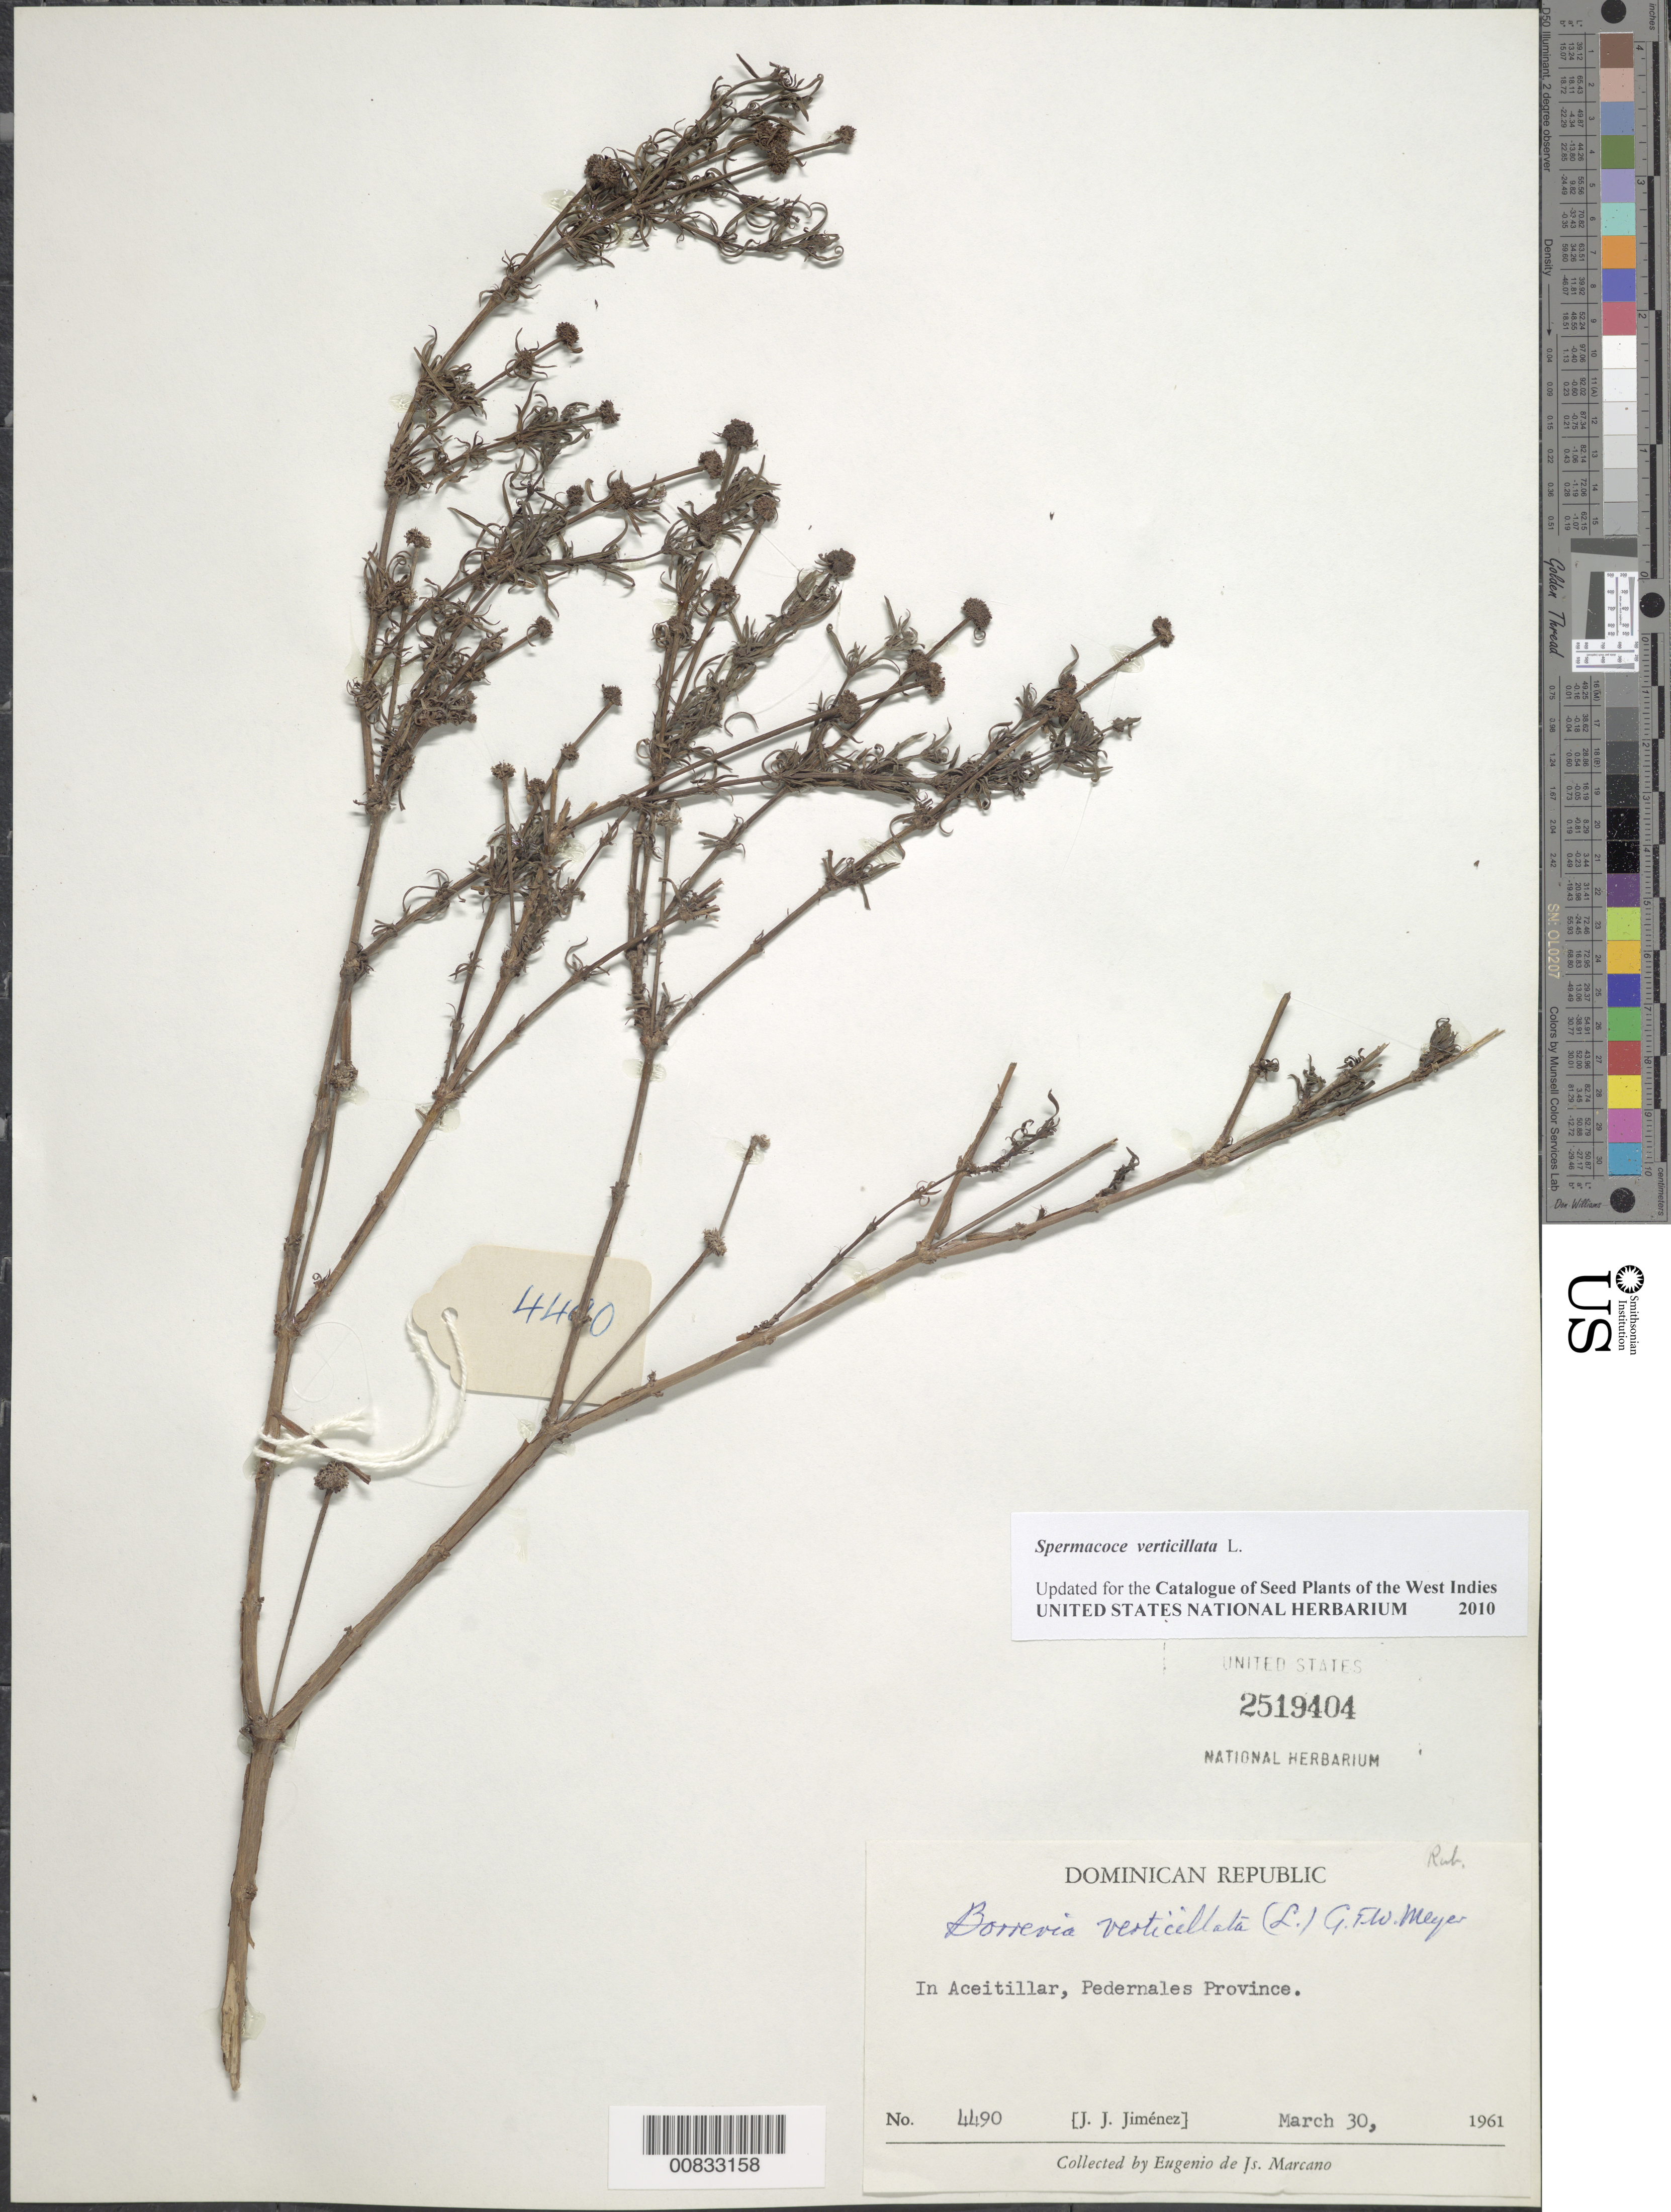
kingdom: Plantae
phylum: Tracheophyta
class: Magnoliopsida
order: Gentianales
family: Rubiaceae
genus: Spermacoce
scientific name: Spermacoce verticillata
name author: L.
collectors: J. J. Jiménez Almonte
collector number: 4490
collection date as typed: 30 Mar 1961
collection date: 1961-03-30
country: Dominican Republic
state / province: Pedernales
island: Hispaniola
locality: Aceitillar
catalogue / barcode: US 2519404